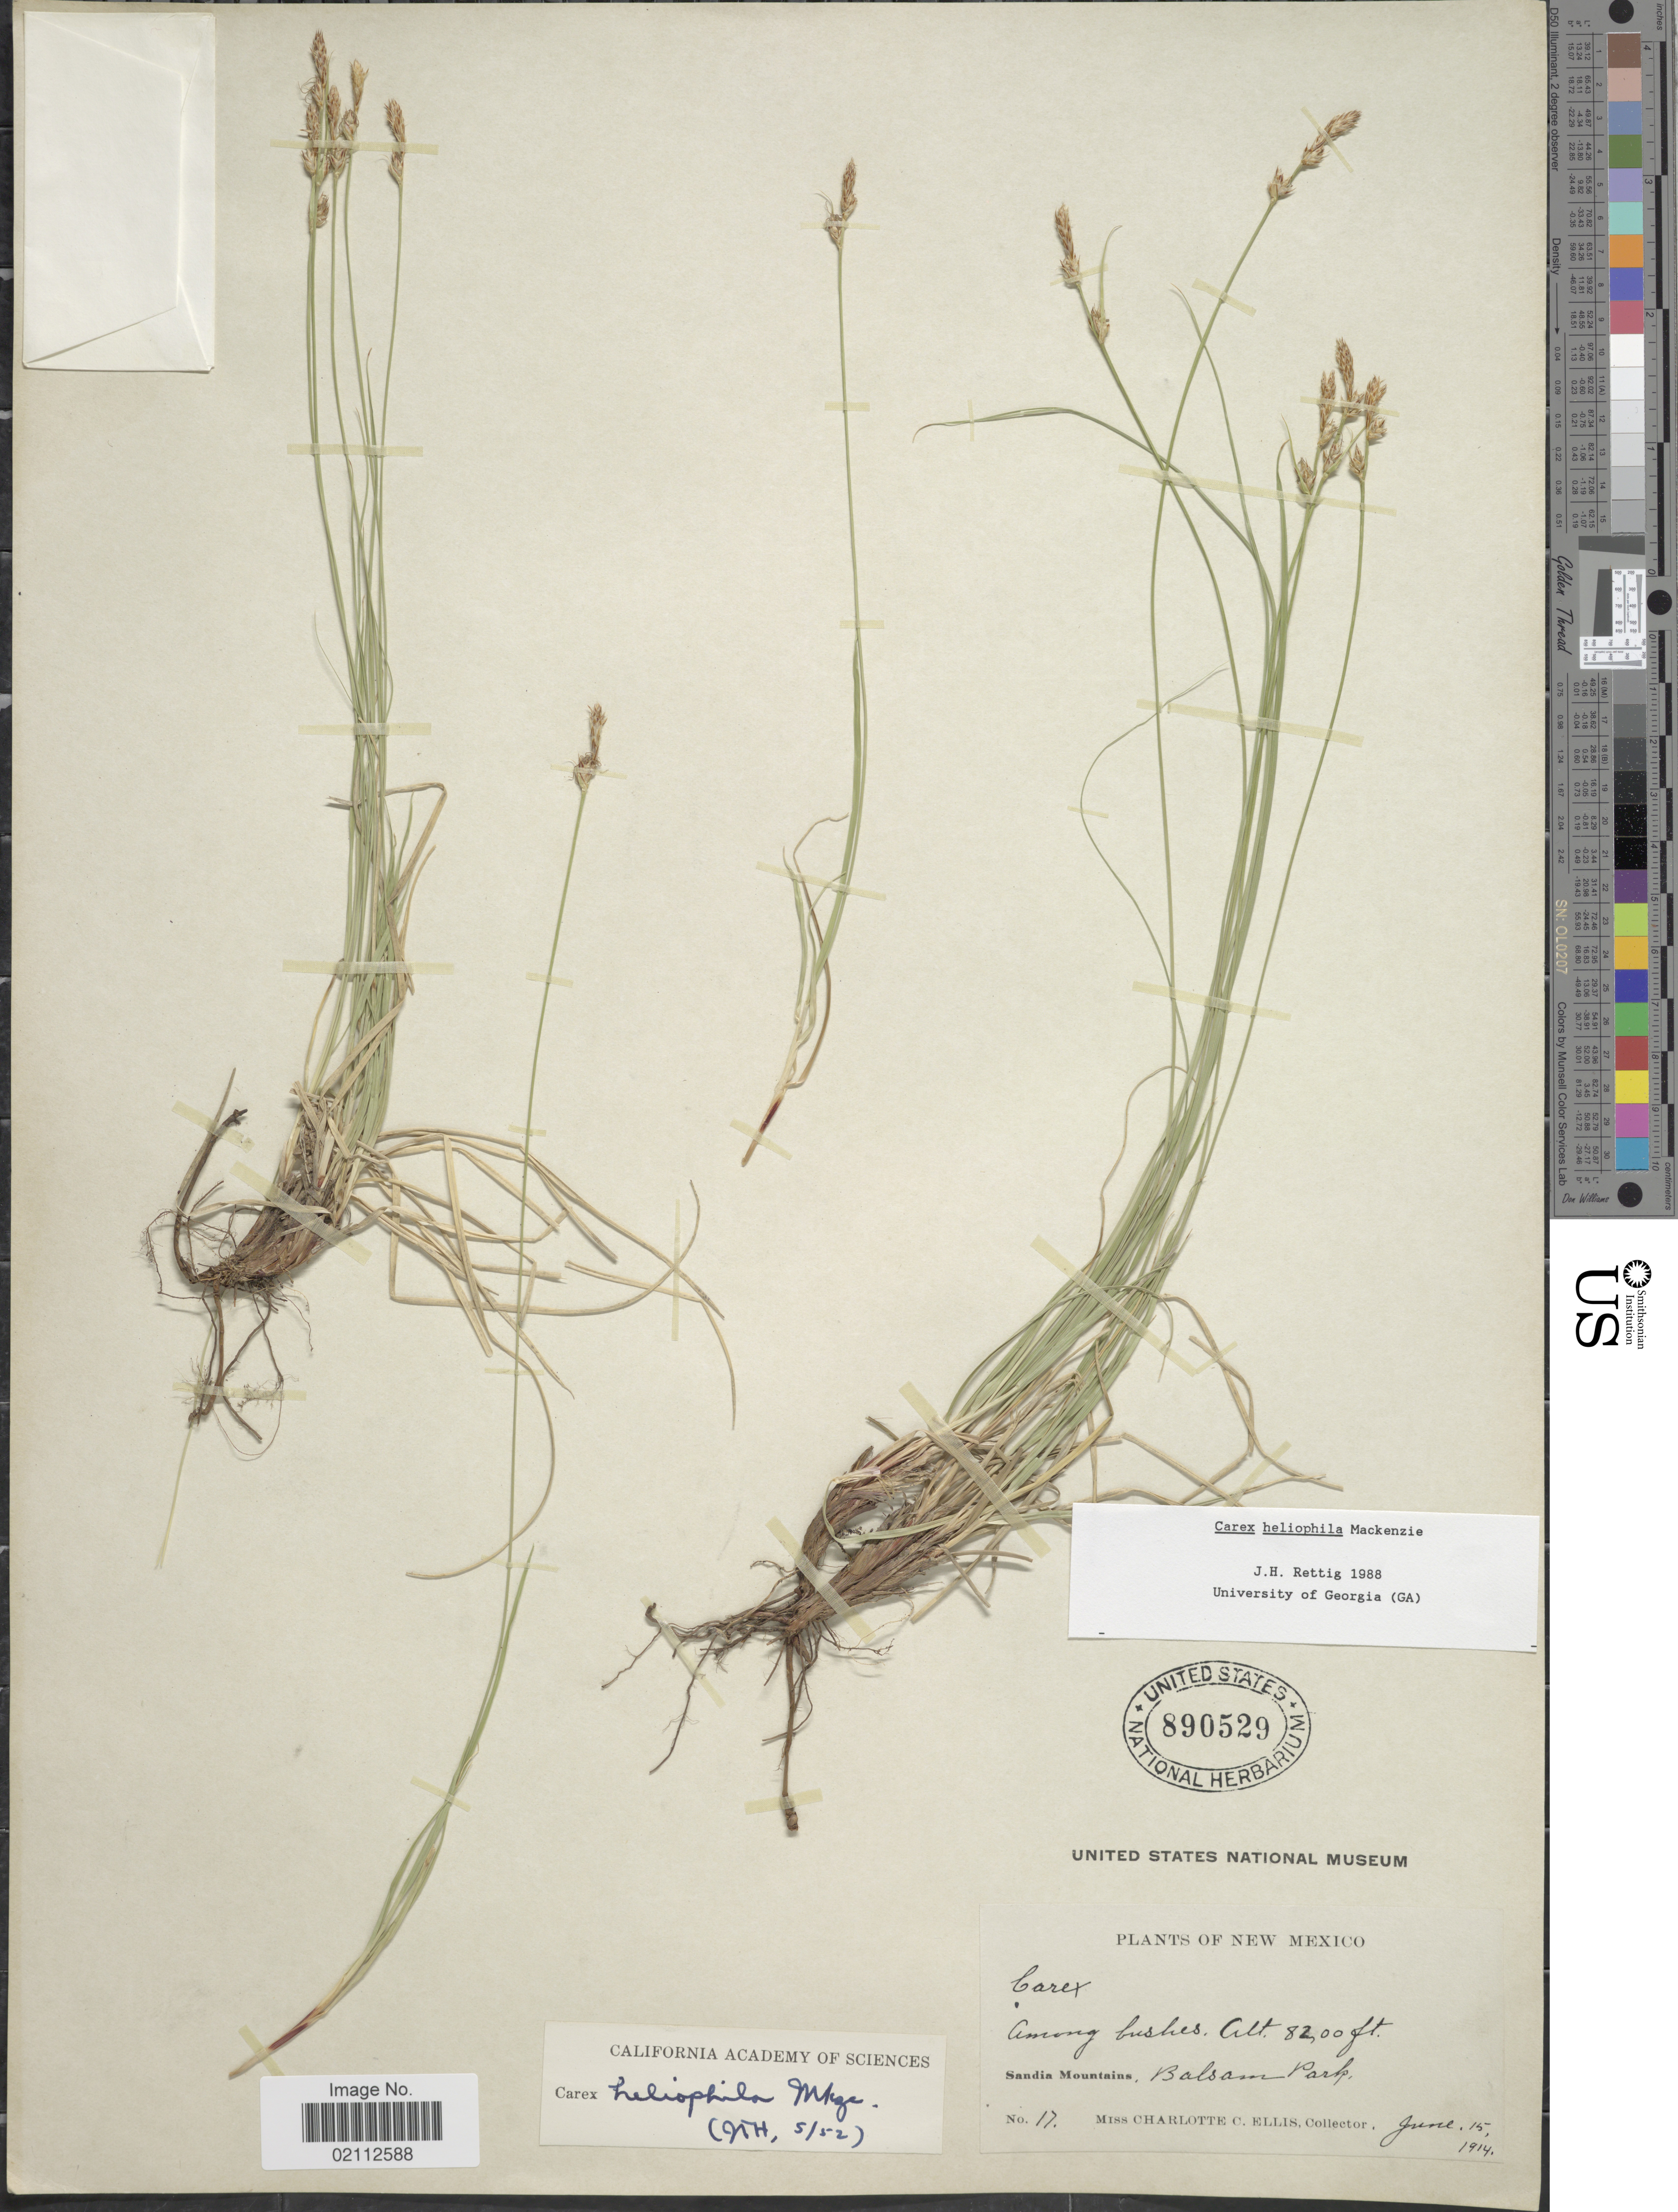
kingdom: Plantae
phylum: Tracheophyta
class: Liliopsida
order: Poales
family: Cyperaceae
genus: Carex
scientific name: Carex heliophila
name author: Mack.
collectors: C. C. Ellis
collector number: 17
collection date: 1914-06-15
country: United States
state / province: New Mexico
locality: Among bushes, Balsam Park, Sandia Mountains.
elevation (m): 2499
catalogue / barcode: US 890529